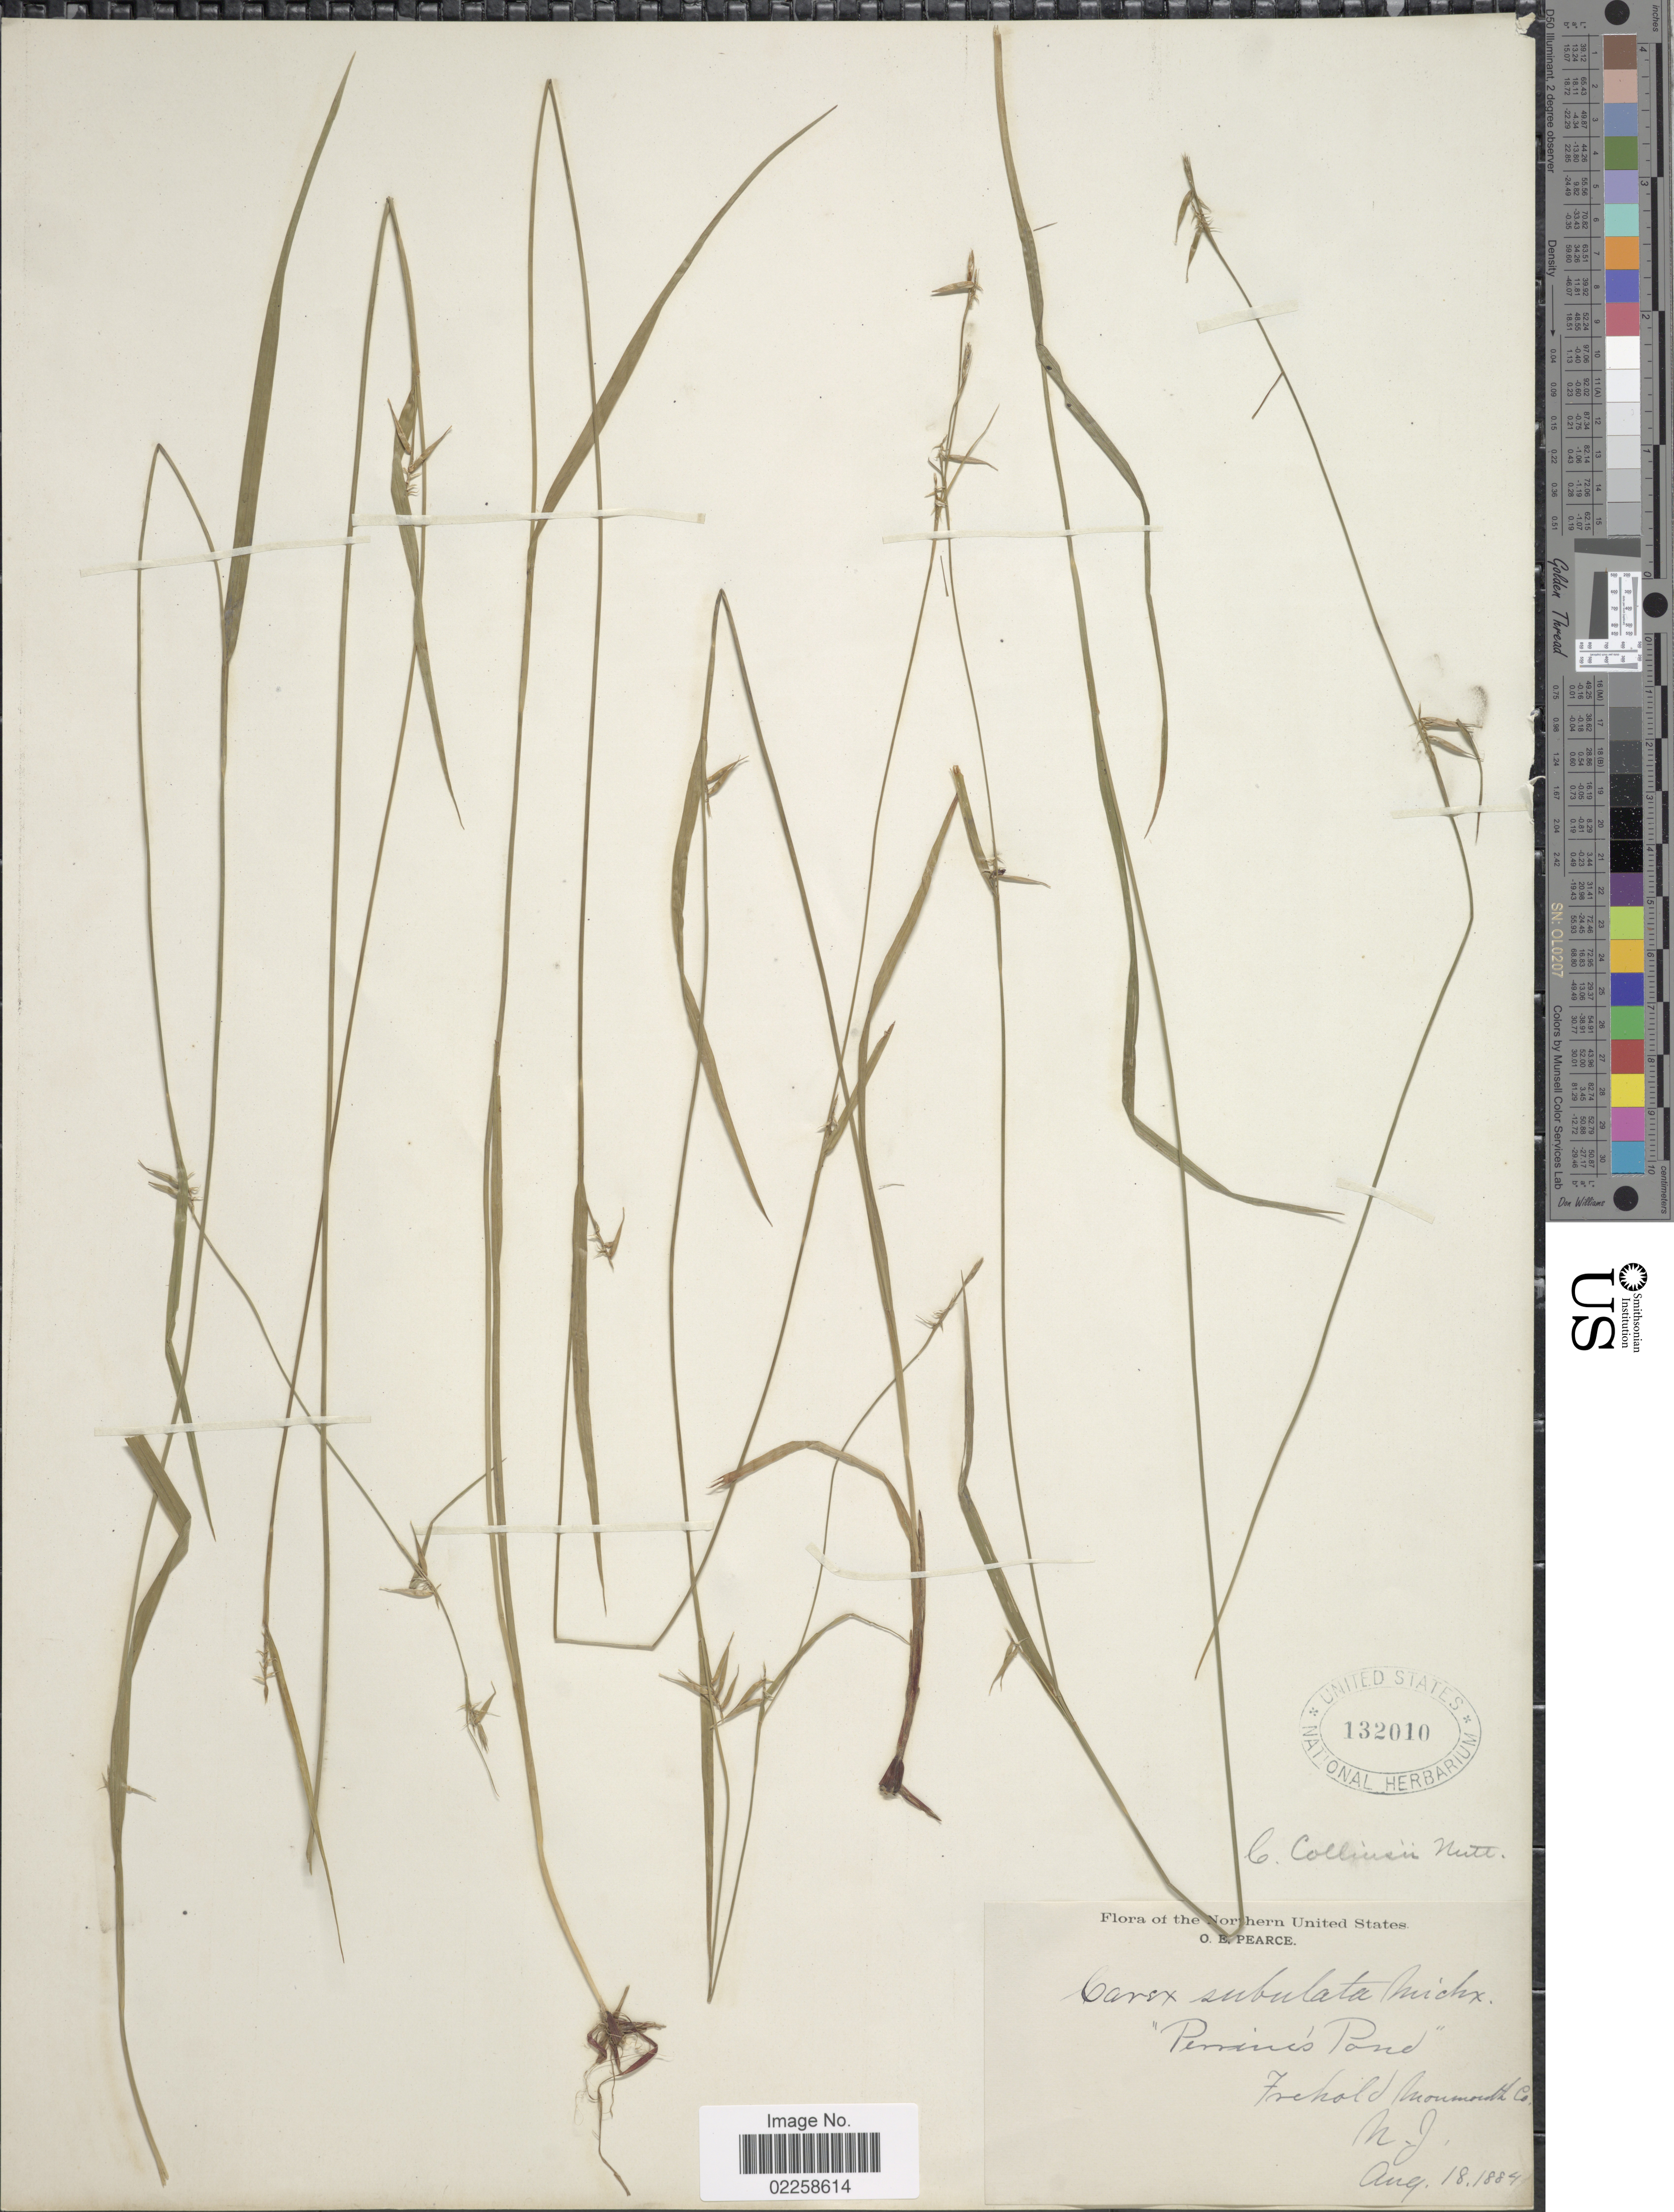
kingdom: Plantae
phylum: Tracheophyta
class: Liliopsida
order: Poales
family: Cyperaceae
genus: Carex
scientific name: Carex collinsii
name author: Nutt.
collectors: O. E. Pearce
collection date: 1884-08-18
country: United States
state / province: New Jersey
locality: Perain's Pond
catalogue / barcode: US 132010